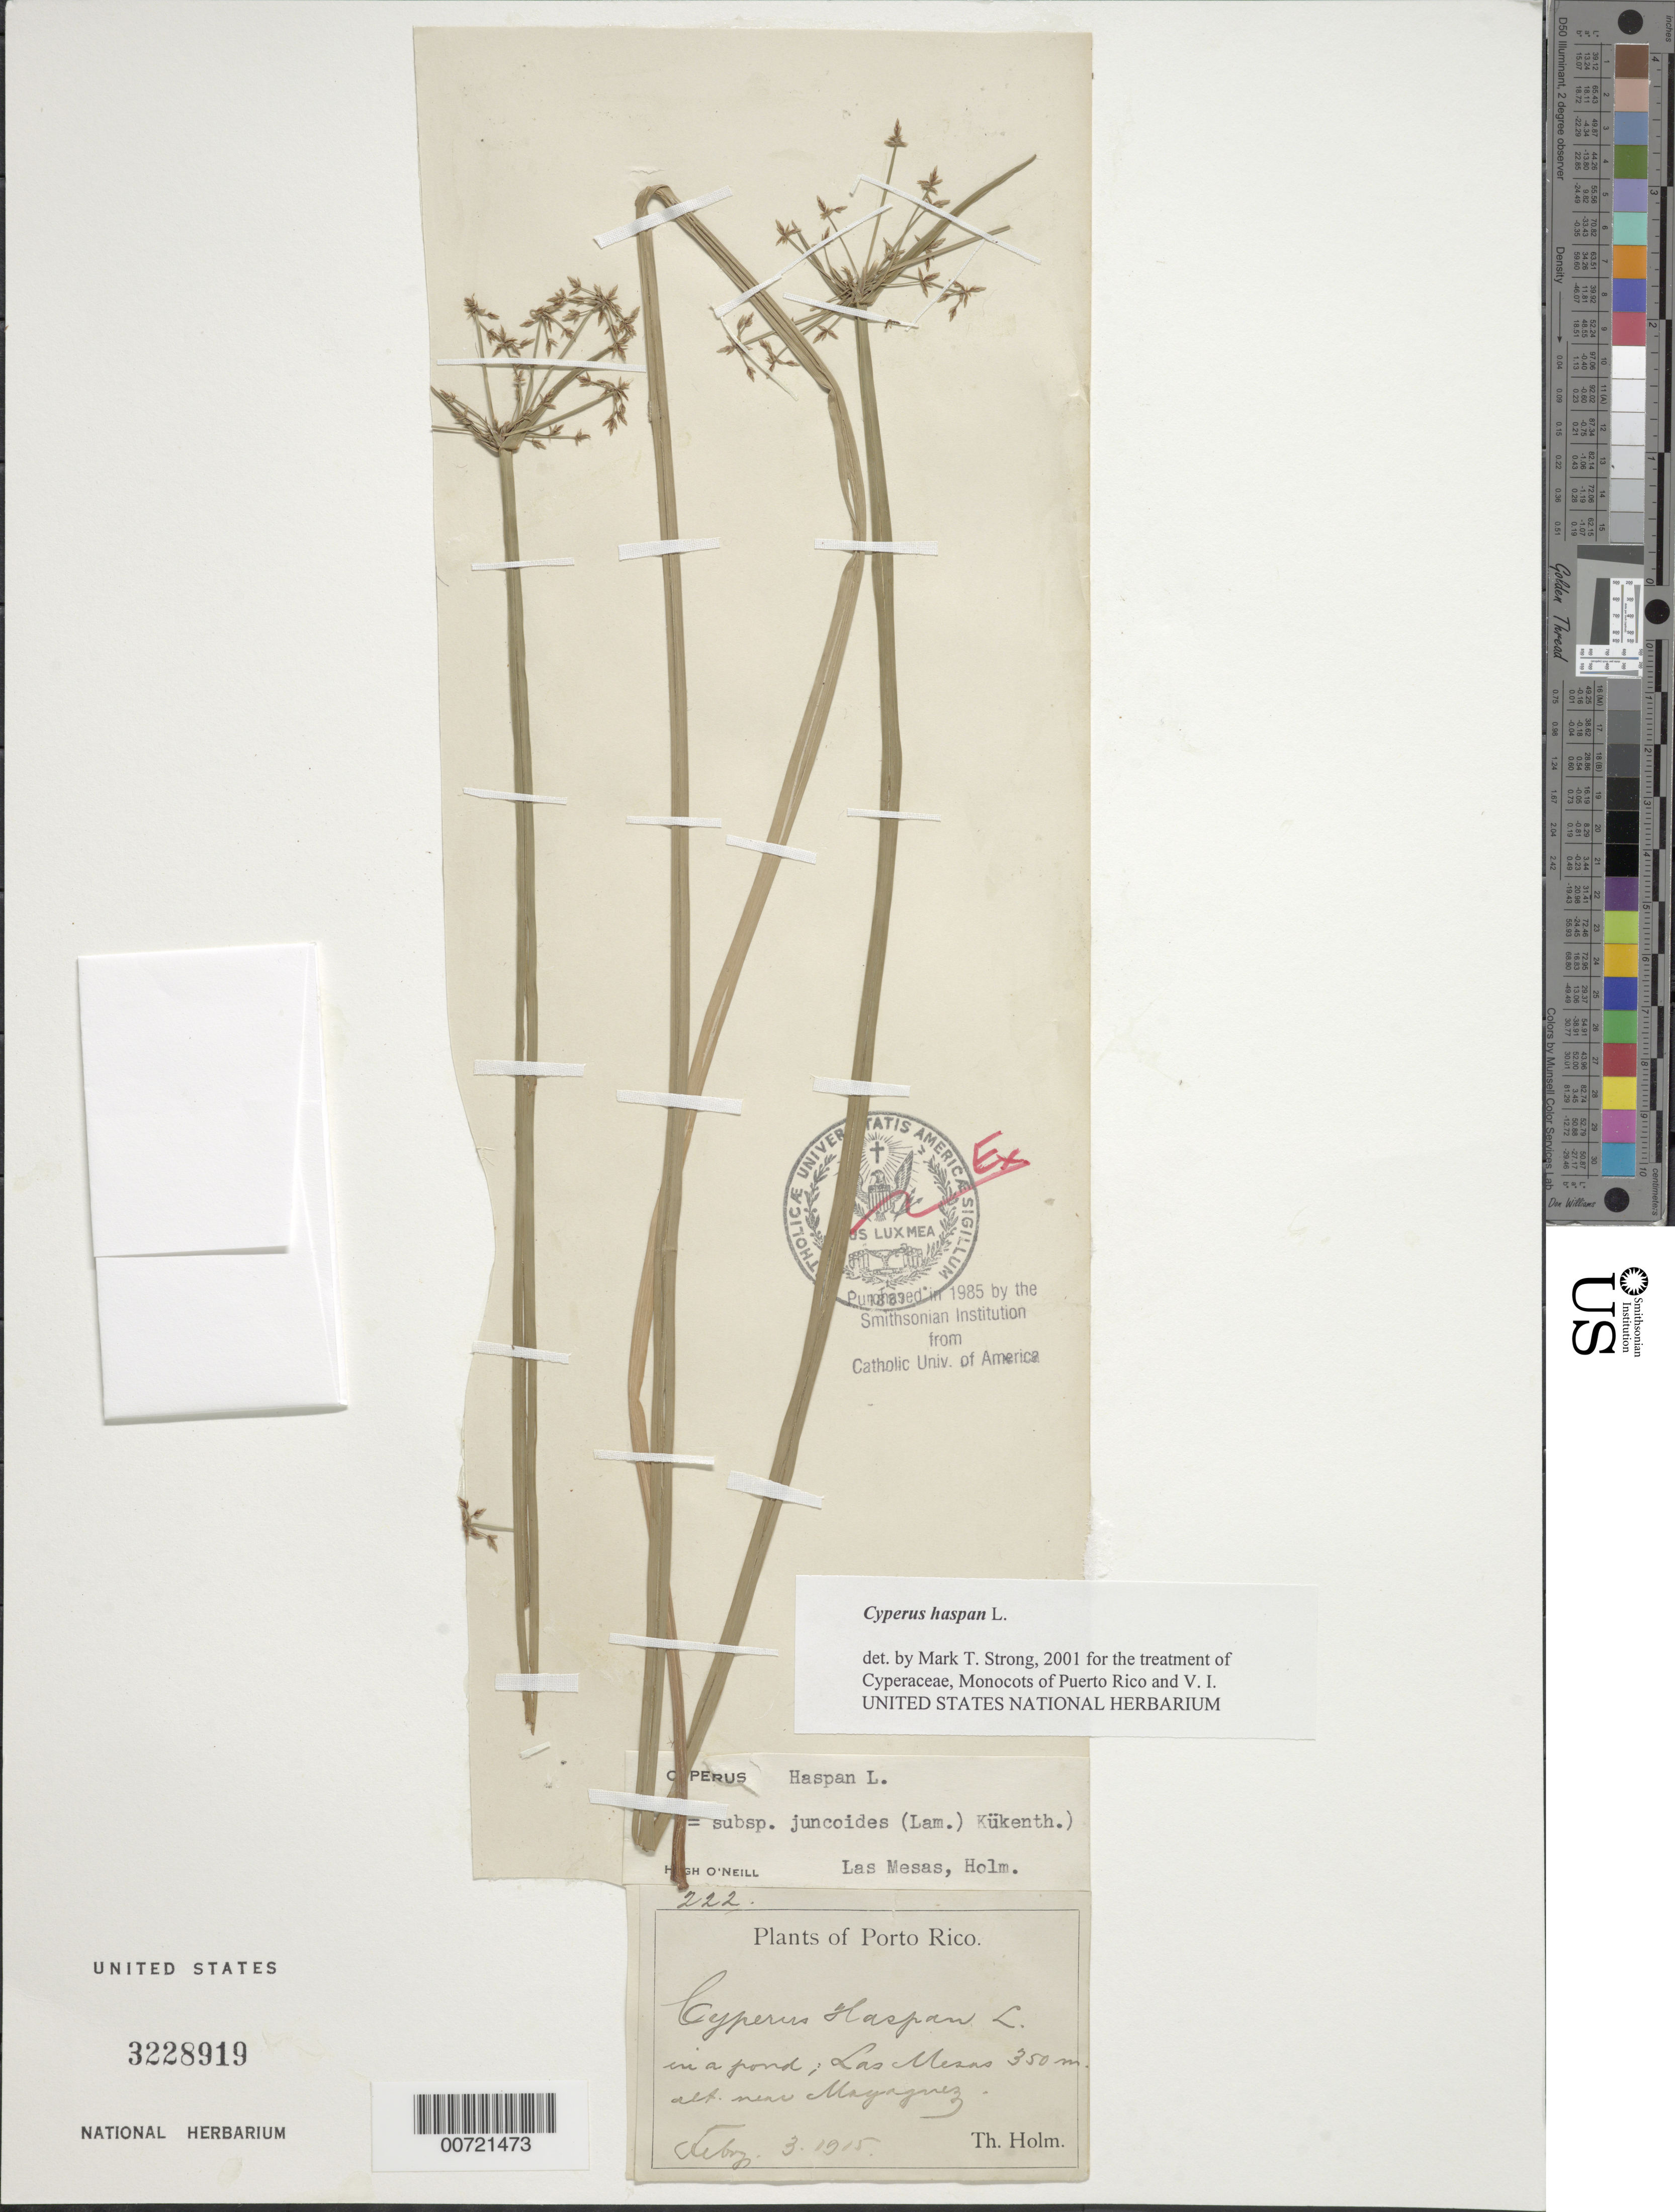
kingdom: Plantae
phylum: Tracheophyta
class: Liliopsida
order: Poales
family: Cyperaceae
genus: Cyperus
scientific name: Cyperus haspan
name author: L.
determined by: Strong, M. T., (US), Smithsonian Institution - National Museum of Natural History (UNITED STATES)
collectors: H. T. Holm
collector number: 222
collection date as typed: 03 Feb 1915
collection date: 1915-02-03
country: Puerto Rico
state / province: Mayagüez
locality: Las Mesas, near Mayagüez.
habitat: In a pond.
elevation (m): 350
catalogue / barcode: US 3228919